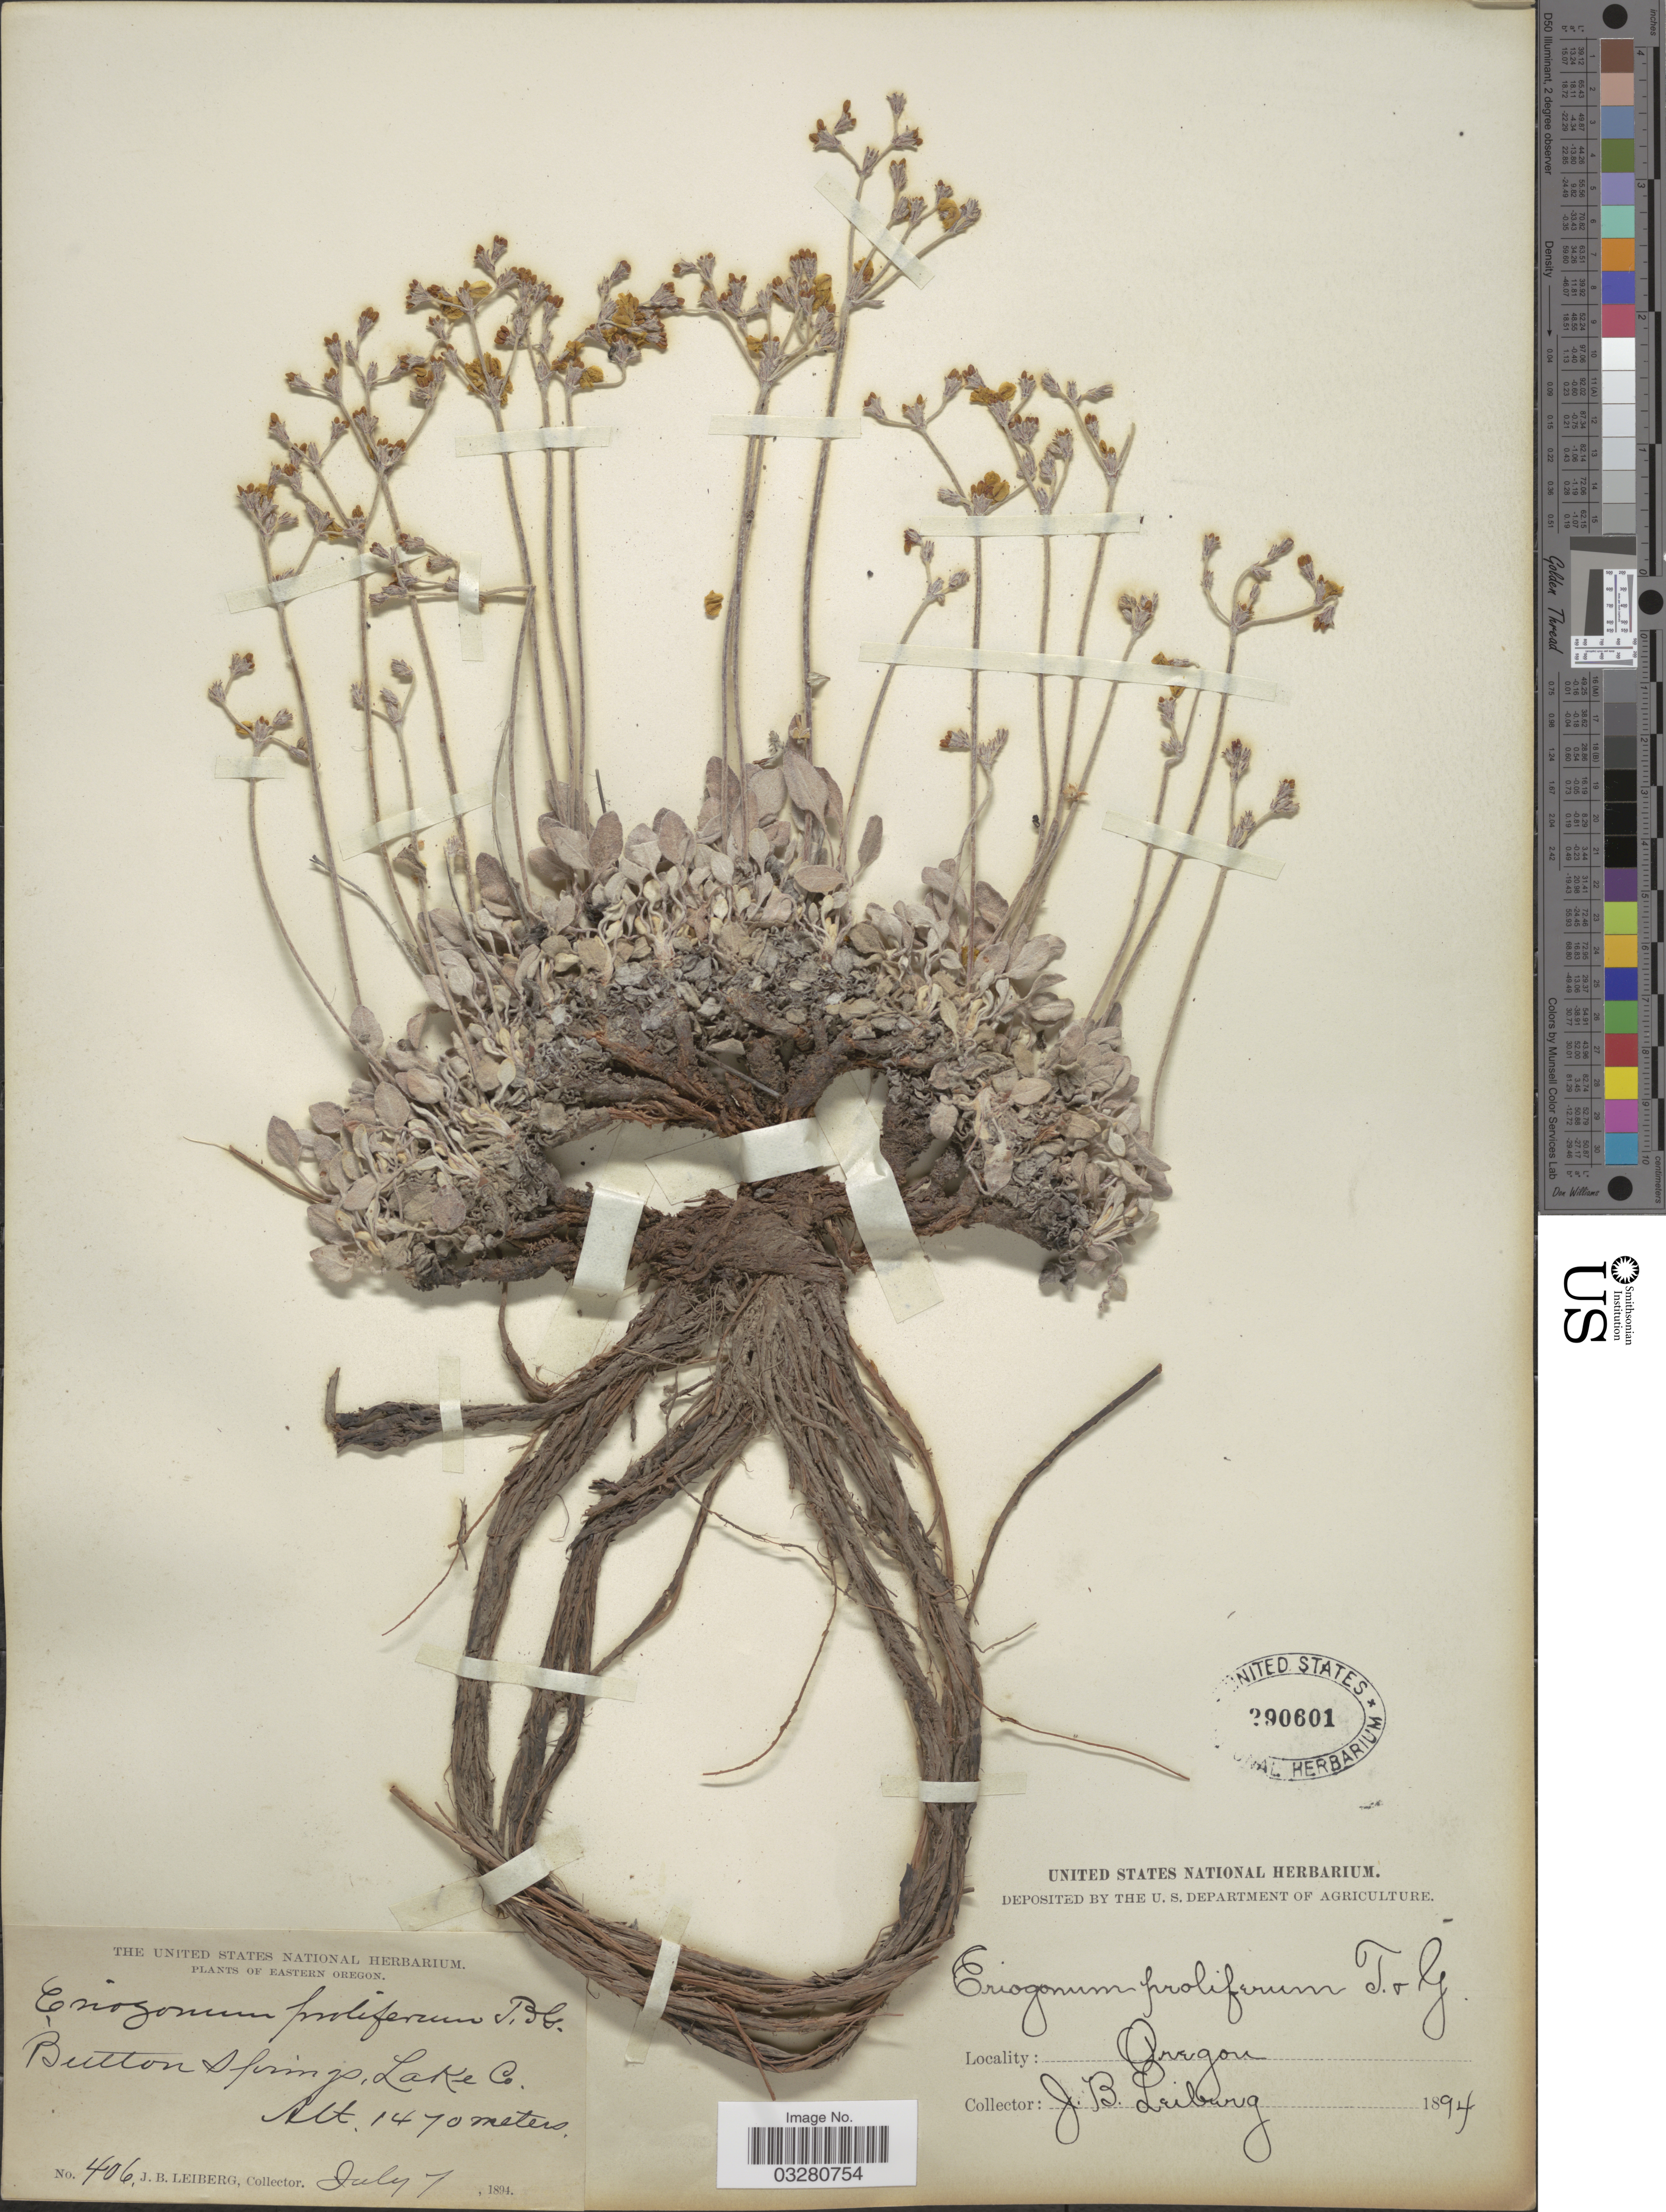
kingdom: Plantae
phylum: Tracheophyta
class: Magnoliopsida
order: Caryophyllales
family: Polygonaceae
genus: Eriogonum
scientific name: Eriogonum strictum subsp. anserinum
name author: (Greene) Munz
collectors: J. B. Leiberg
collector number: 406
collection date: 1894-07-07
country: United States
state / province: Oregon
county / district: Lake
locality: Eastern Oregon. Button Springs, Lake Co.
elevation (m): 1470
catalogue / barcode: US 290601